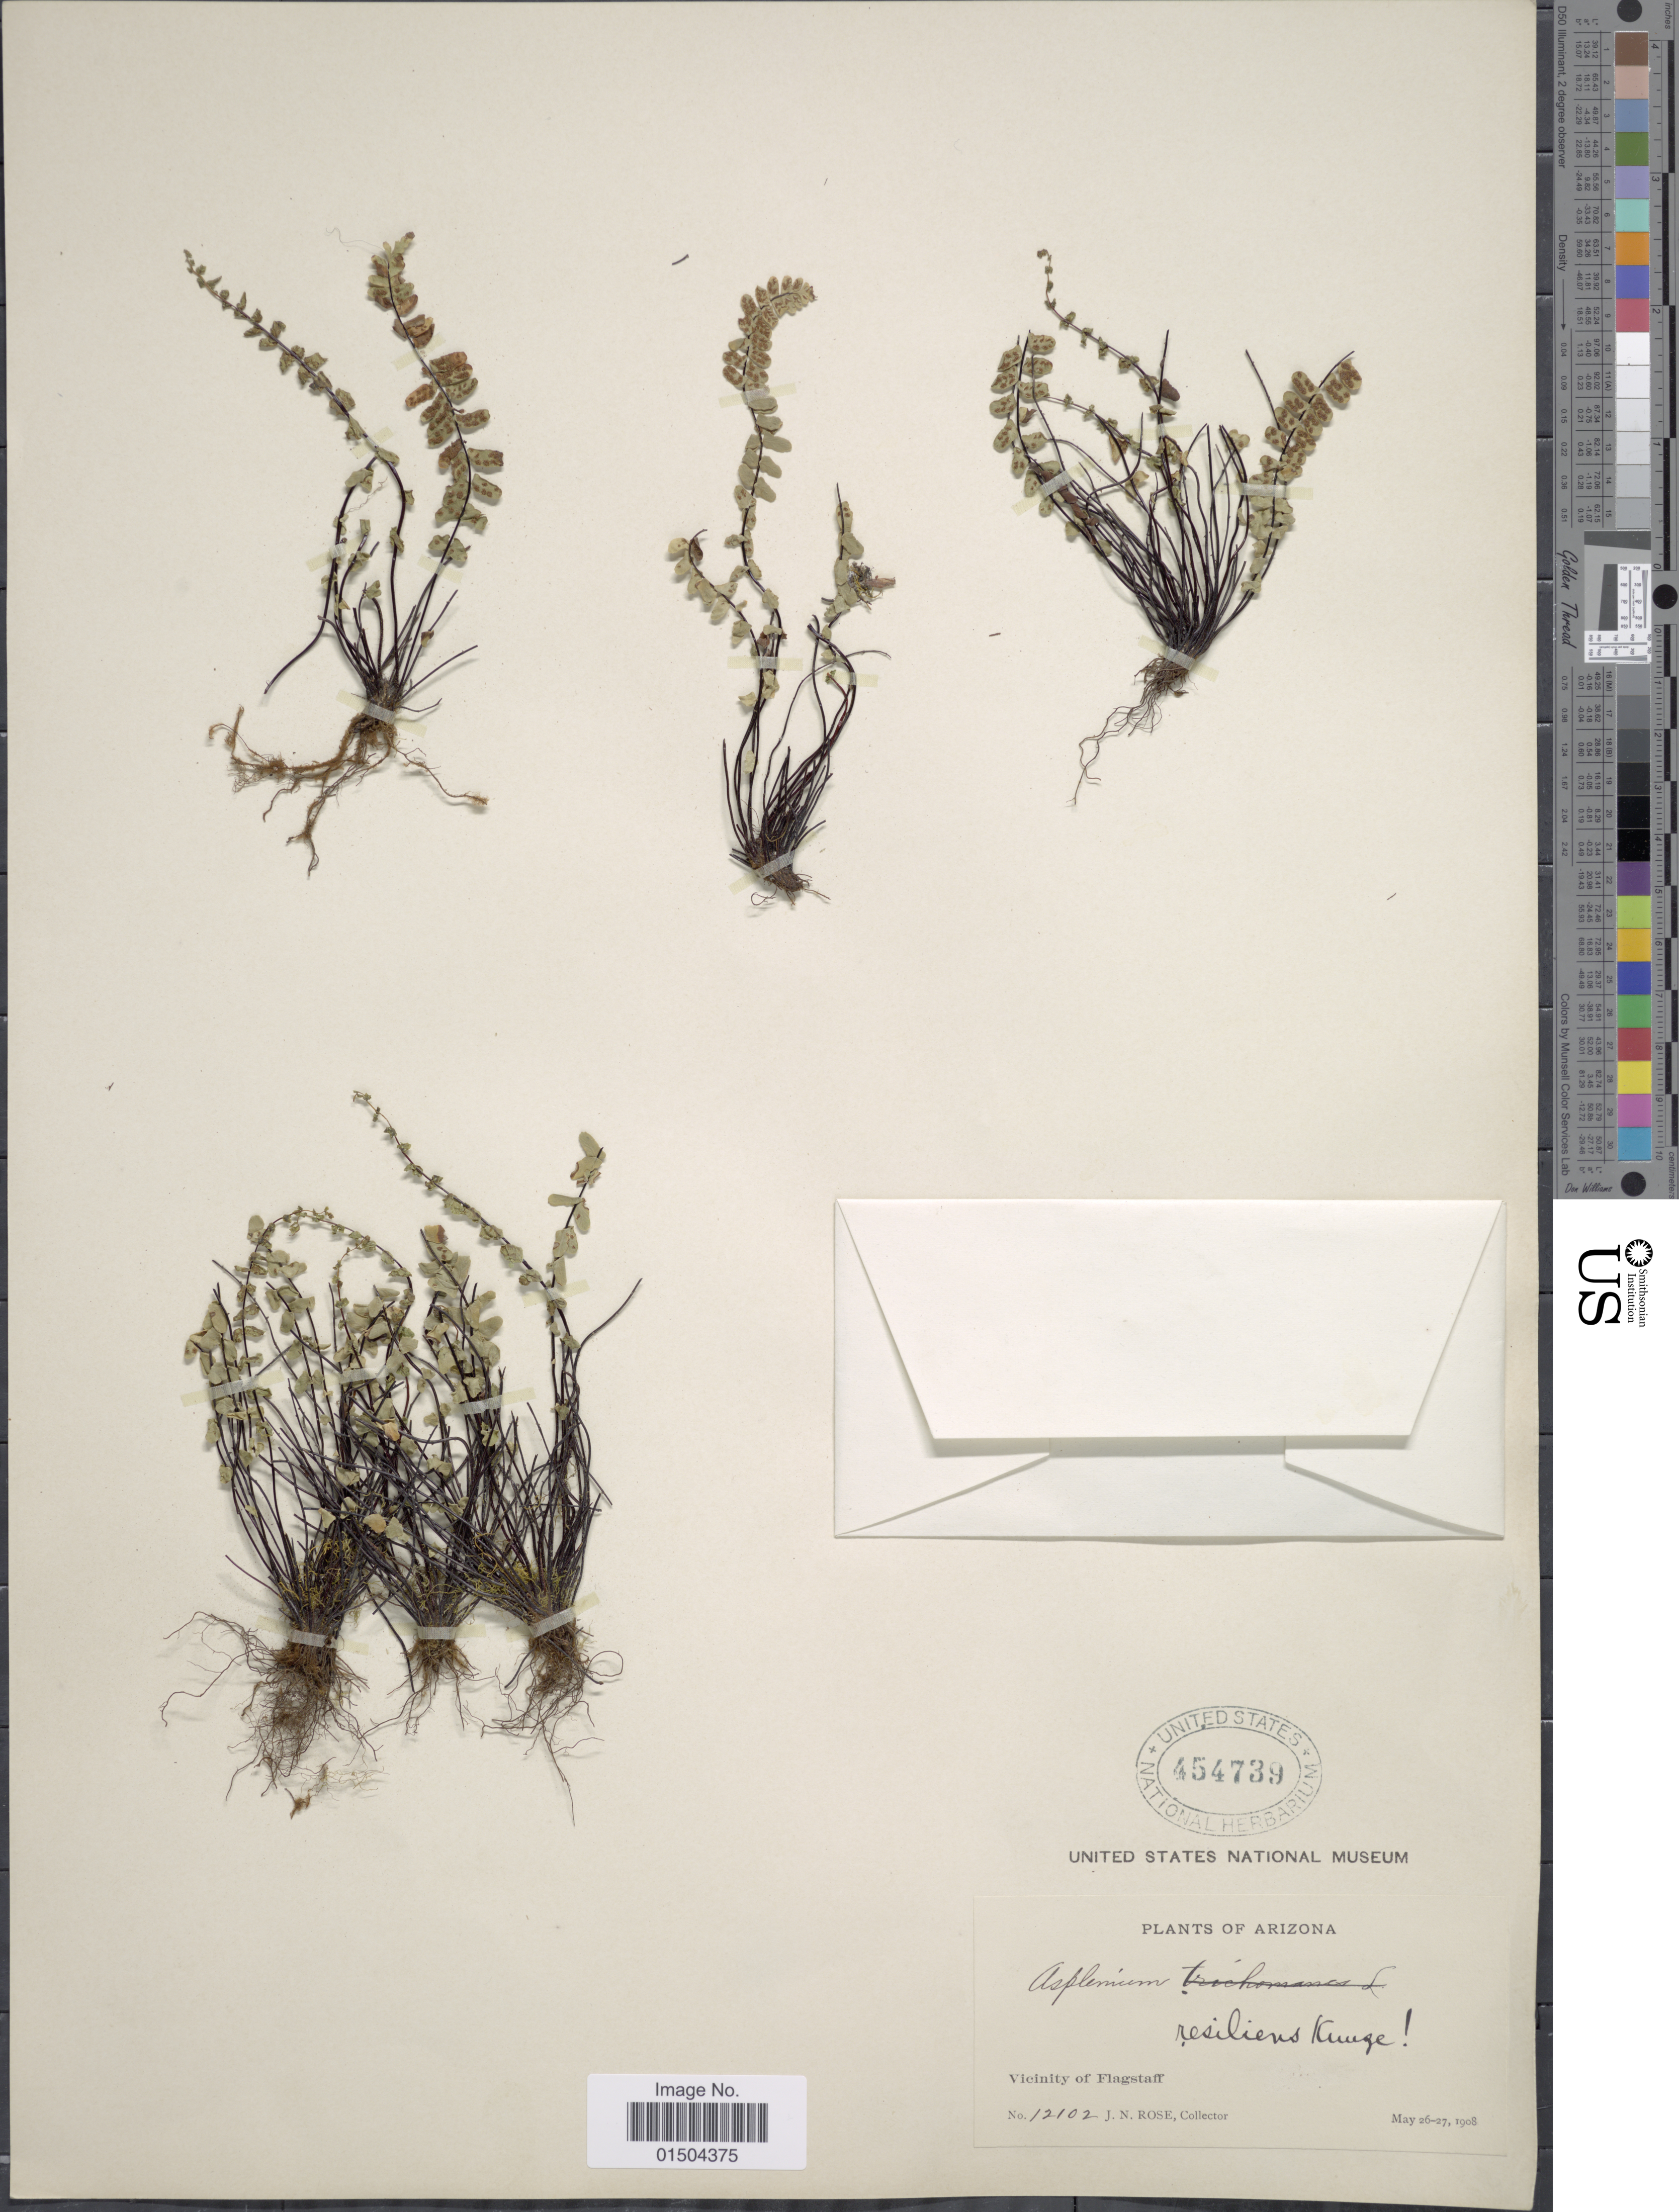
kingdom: Plantae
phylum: Tracheophyta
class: Polypodiopsida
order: Polypodiales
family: Aspleniaceae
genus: Asplenium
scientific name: Asplenium resiliens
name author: Kunze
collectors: J. N. Rose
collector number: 12102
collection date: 1908-05-26/1908-05-27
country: United States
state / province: Arizona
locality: Vicinity of Flagstaff.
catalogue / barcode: US 454739